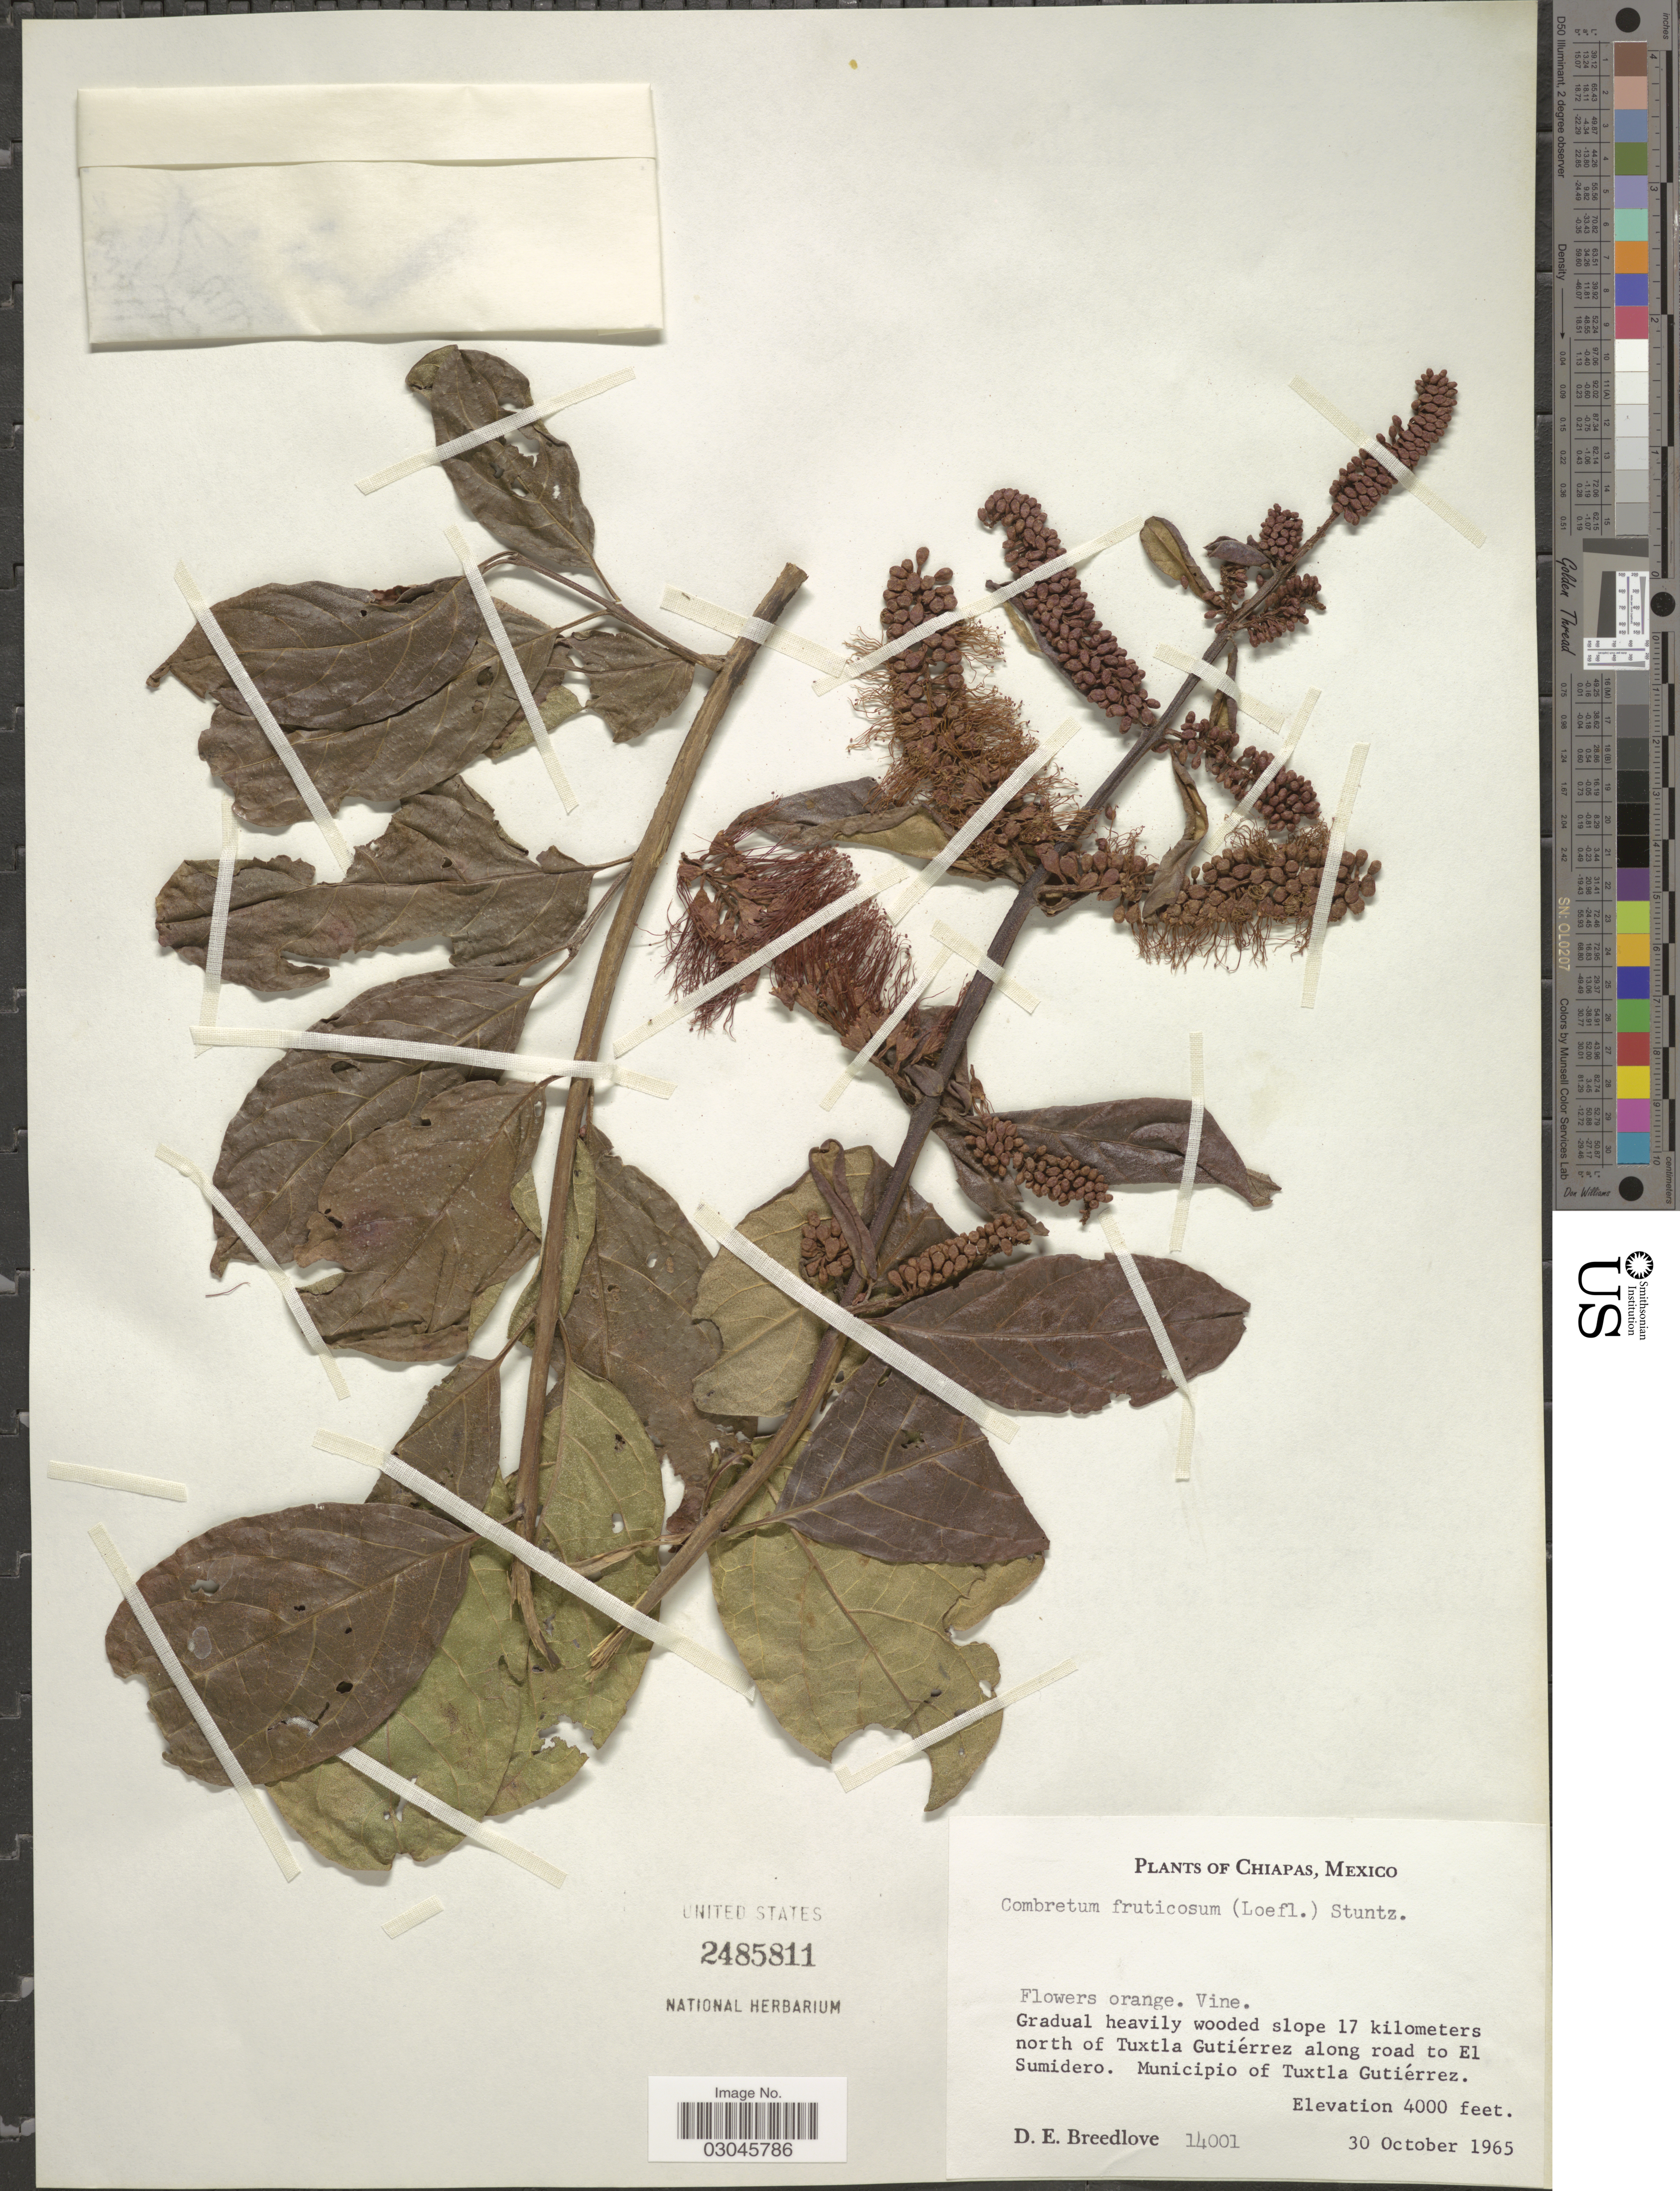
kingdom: Plantae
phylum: Tracheophyta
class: Magnoliopsida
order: Myrtales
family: Combretaceae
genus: Combretum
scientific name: Combretum fruticosum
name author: (Loefl.) Stuntz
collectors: D. E. Breedlove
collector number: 14001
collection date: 1965-10-30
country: Mexico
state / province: Chiapas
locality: Gradual heavily wooded slope 17 kilometers north of Tuxtla Gutiérrez along road to El Sumidero. Municipio of Tuxtla Gutiérrez.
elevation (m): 1219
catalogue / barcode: US 2485811